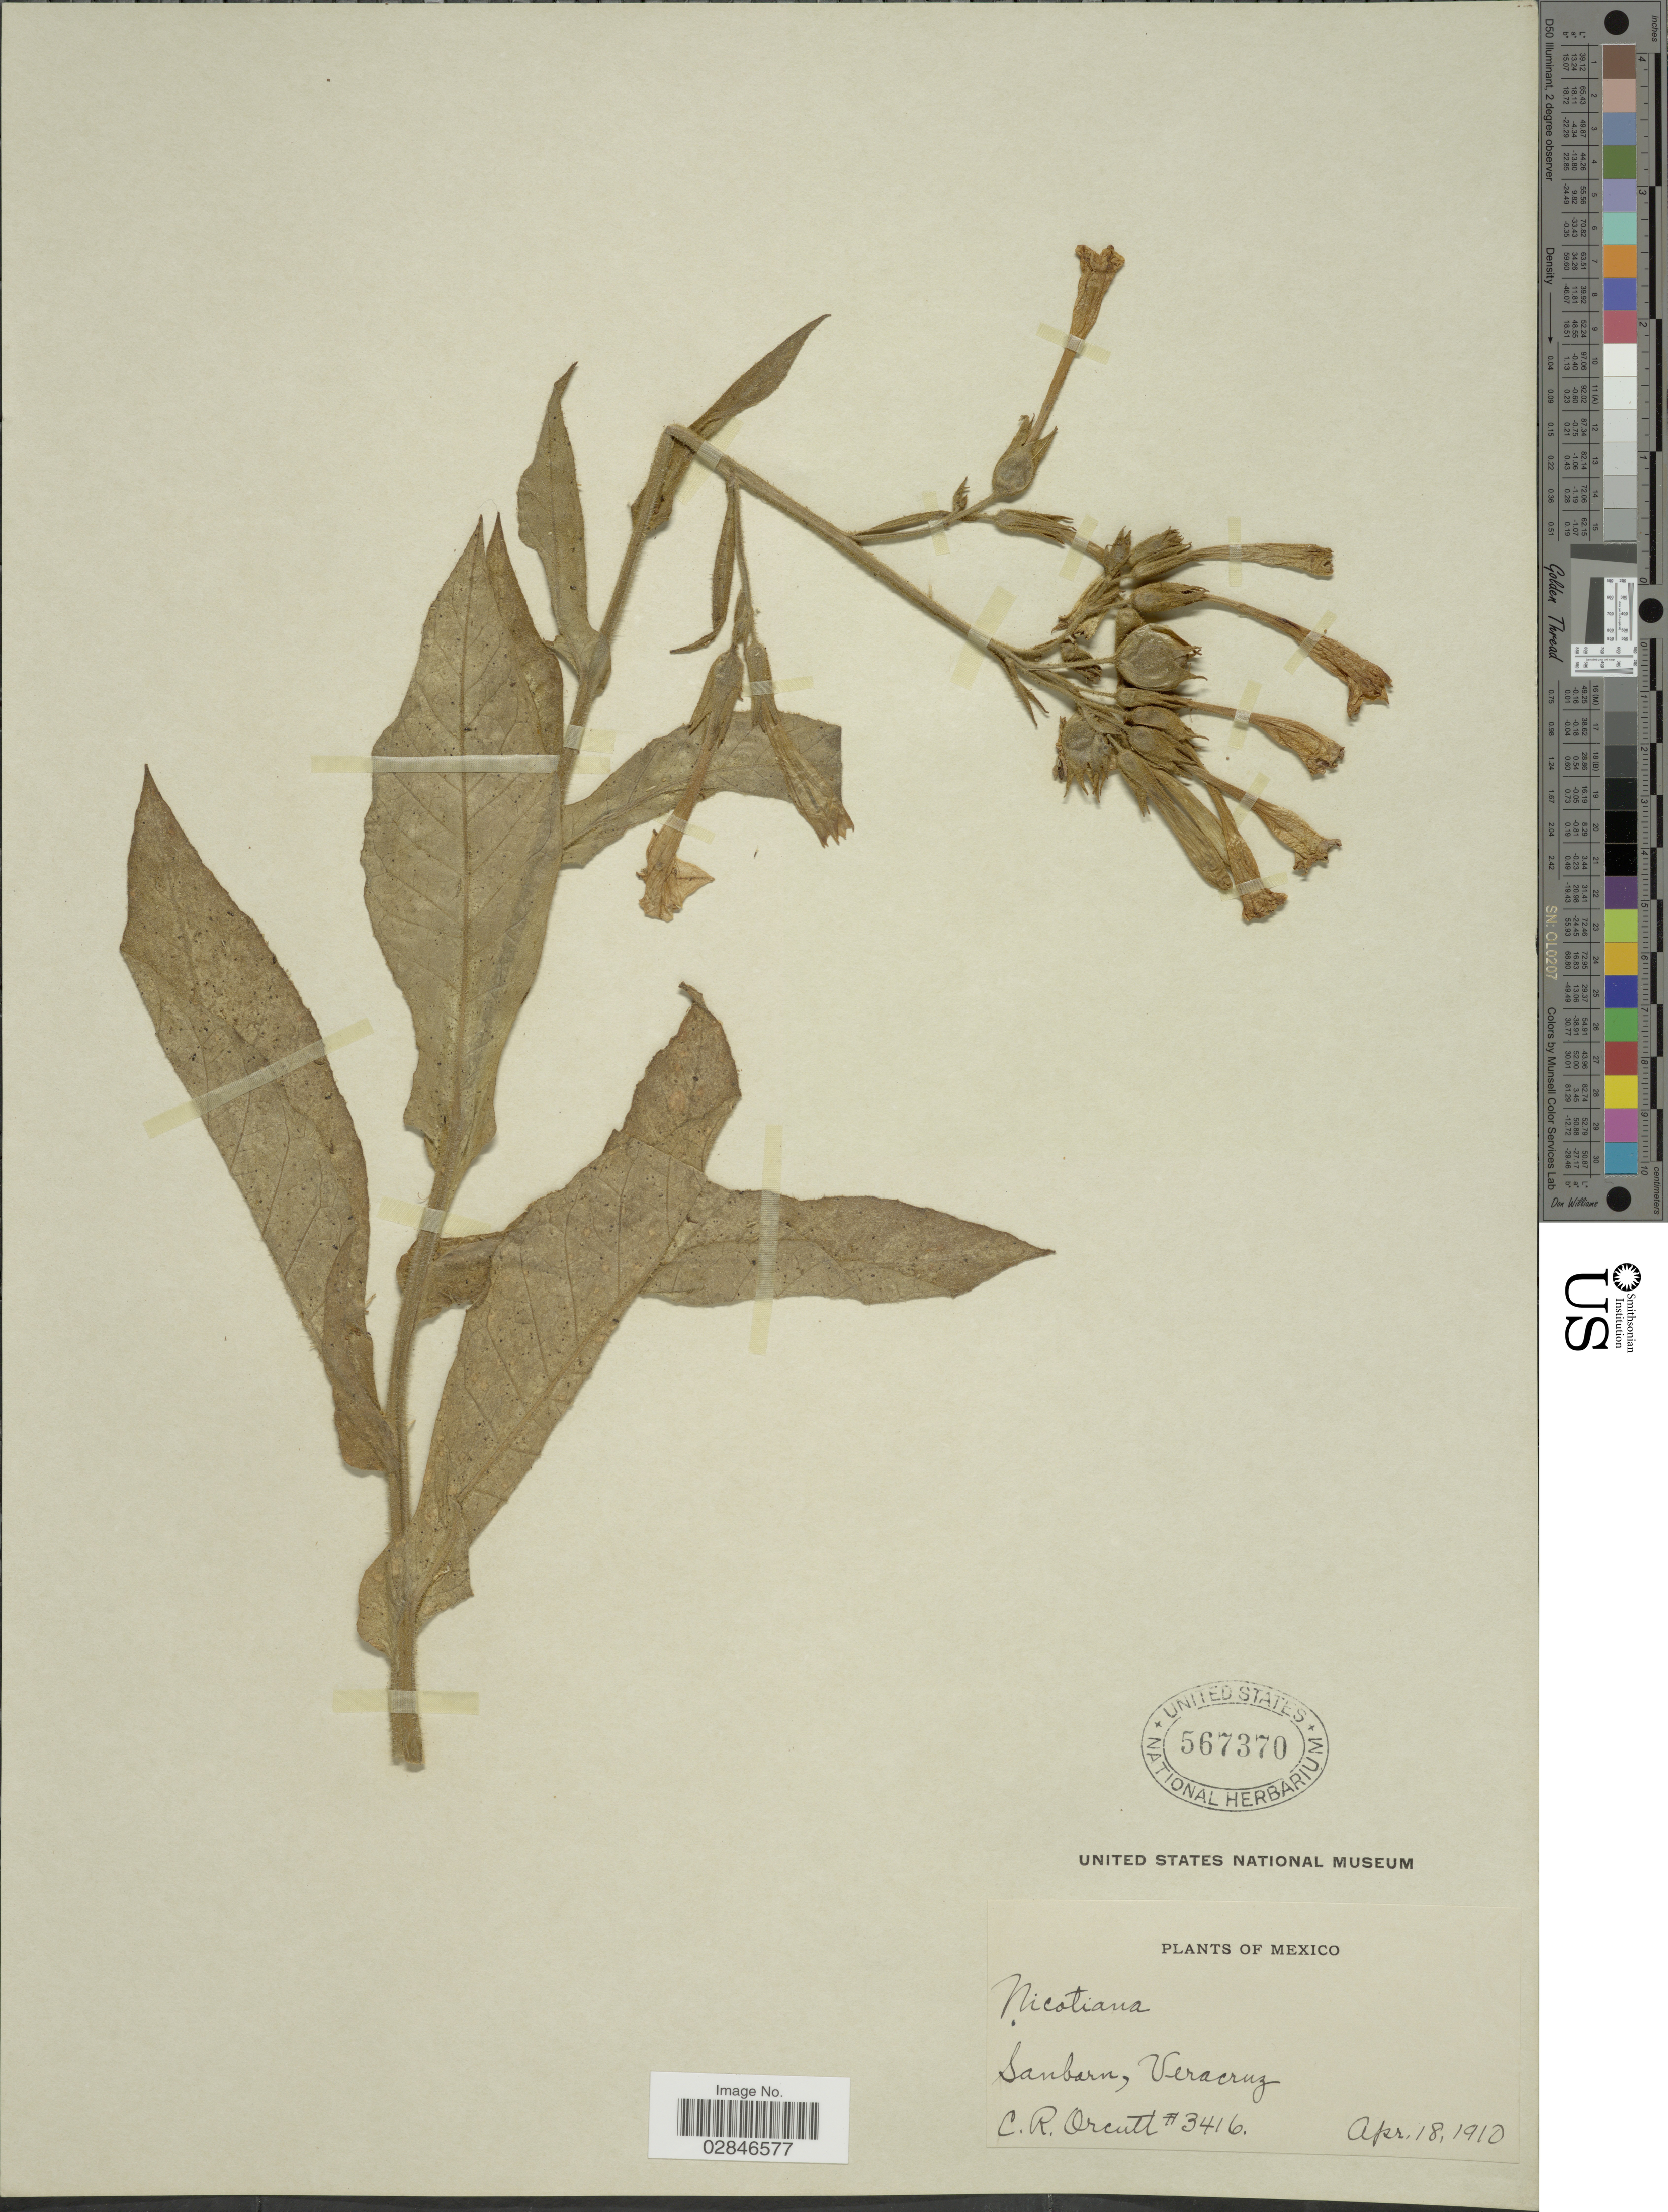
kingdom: Plantae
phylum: Tracheophyta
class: Magnoliopsida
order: Solanales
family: Solanaceae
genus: Nicotiana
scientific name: Nicotiana tabacum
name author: L.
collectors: C. R. Orcutt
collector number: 3416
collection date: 1910-04-18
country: Mexico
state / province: Veracruz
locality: Sanborn, Veracruz.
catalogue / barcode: US 567370